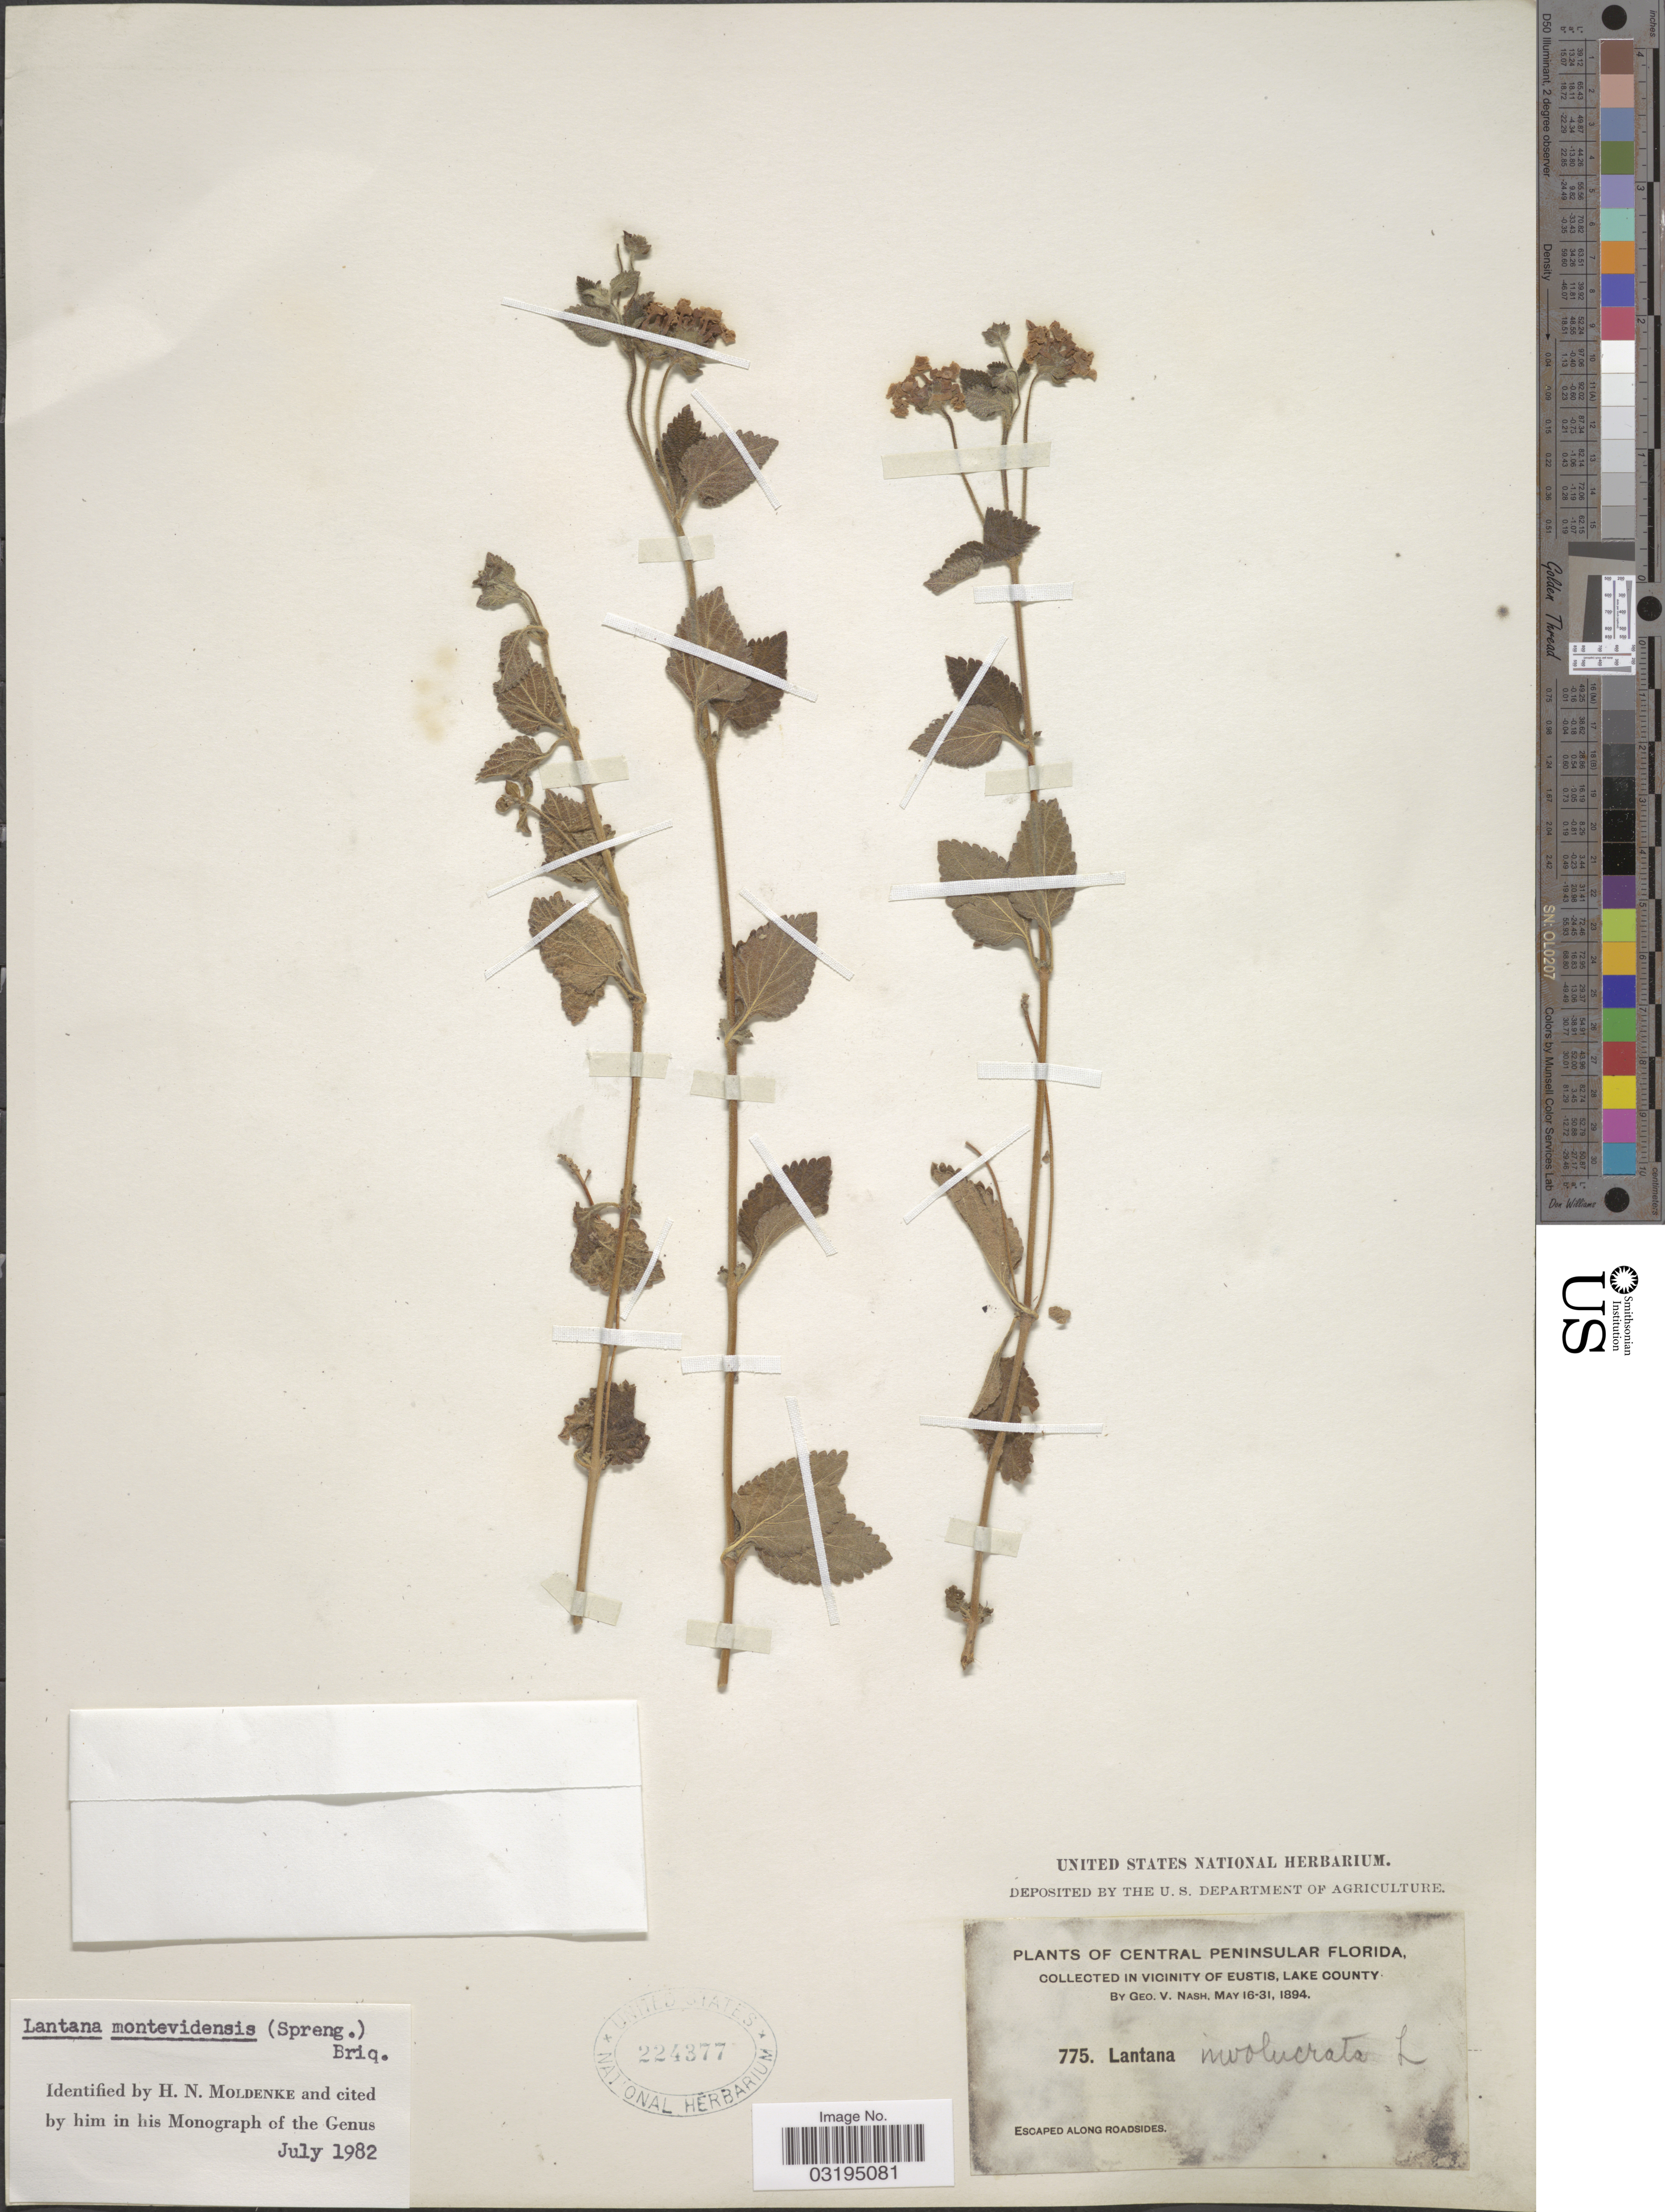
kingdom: Plantae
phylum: Tracheophyta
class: Magnoliopsida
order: Lamiales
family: Verbenaceae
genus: Lantana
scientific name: Lantana montevidensis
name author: (Spreng.) Briq.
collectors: G. V. Nash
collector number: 775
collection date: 1894-05-16/1894-05-31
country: United States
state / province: Florida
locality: Central Peninsular Florida. In vicinity of Eustis, Lake County. Escaped along roadsides.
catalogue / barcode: US 224377